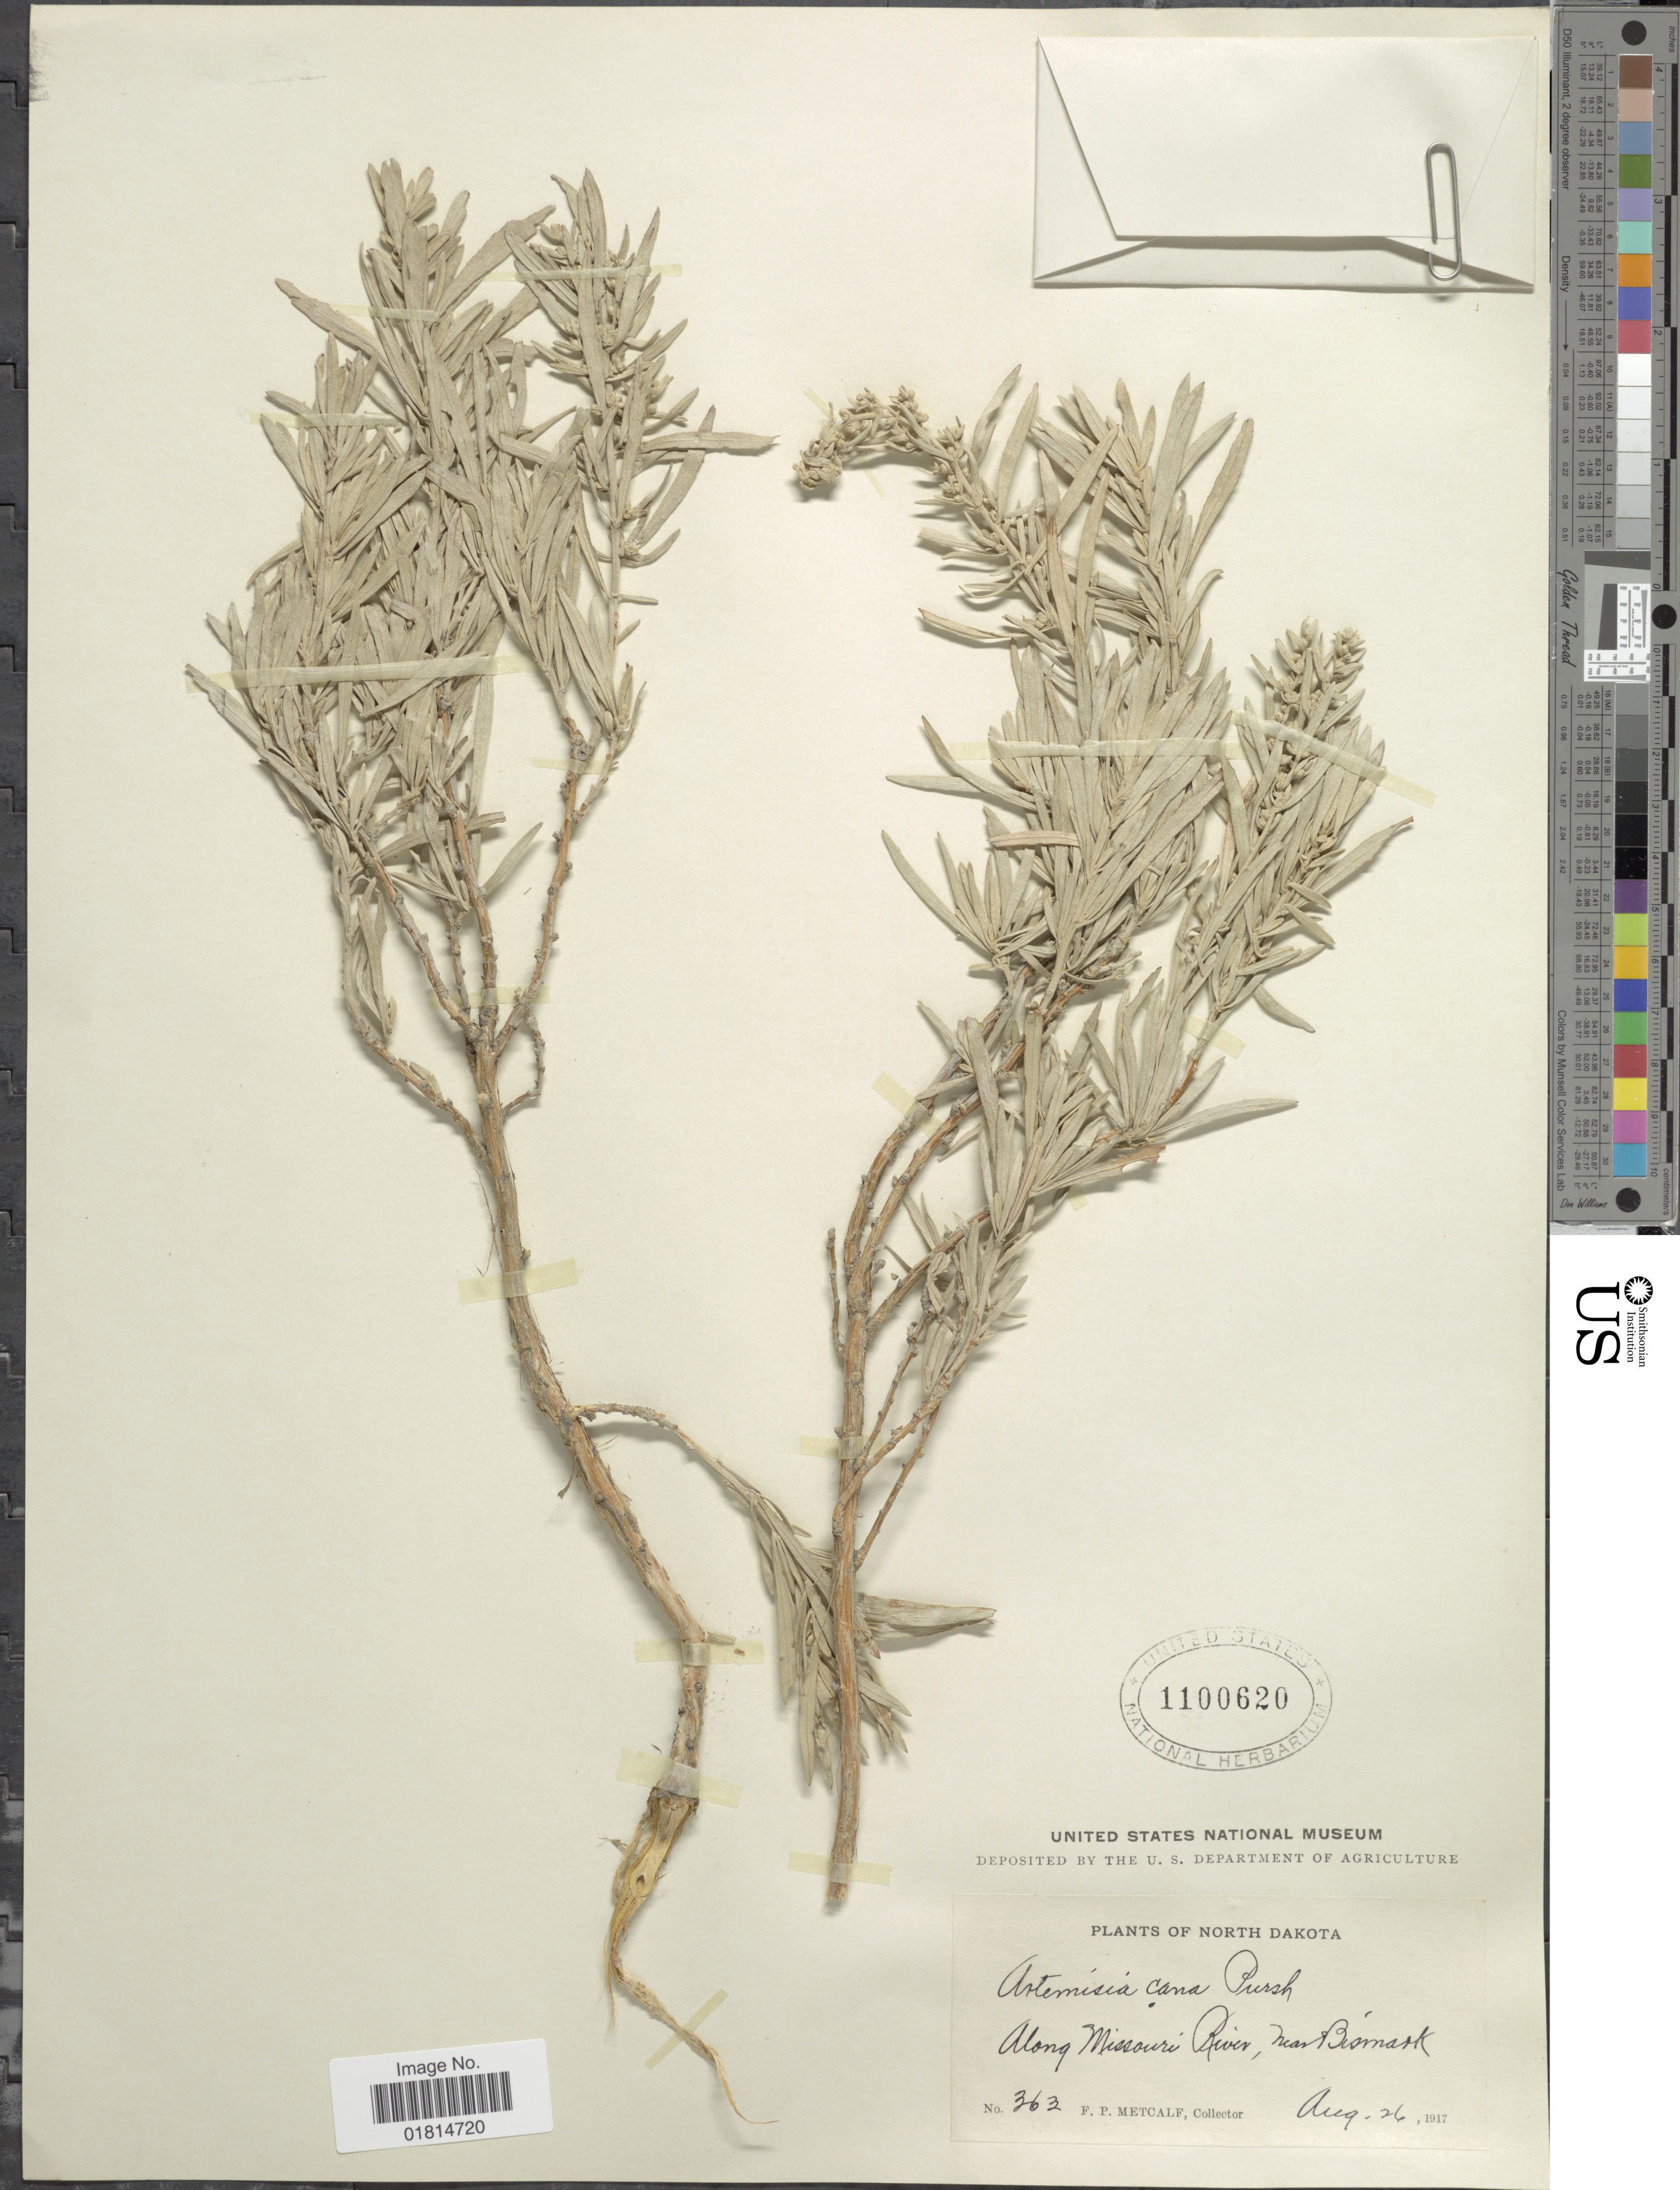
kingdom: Plantae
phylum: Tracheophyta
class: Magnoliopsida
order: Asterales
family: Asteraceae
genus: Artemisia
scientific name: Artemisia cana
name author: Pursh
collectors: F. Metcalf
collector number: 363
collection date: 1917-08-26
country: United States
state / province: North Dakota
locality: Along Missouri River, near Bismark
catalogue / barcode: US 1100620